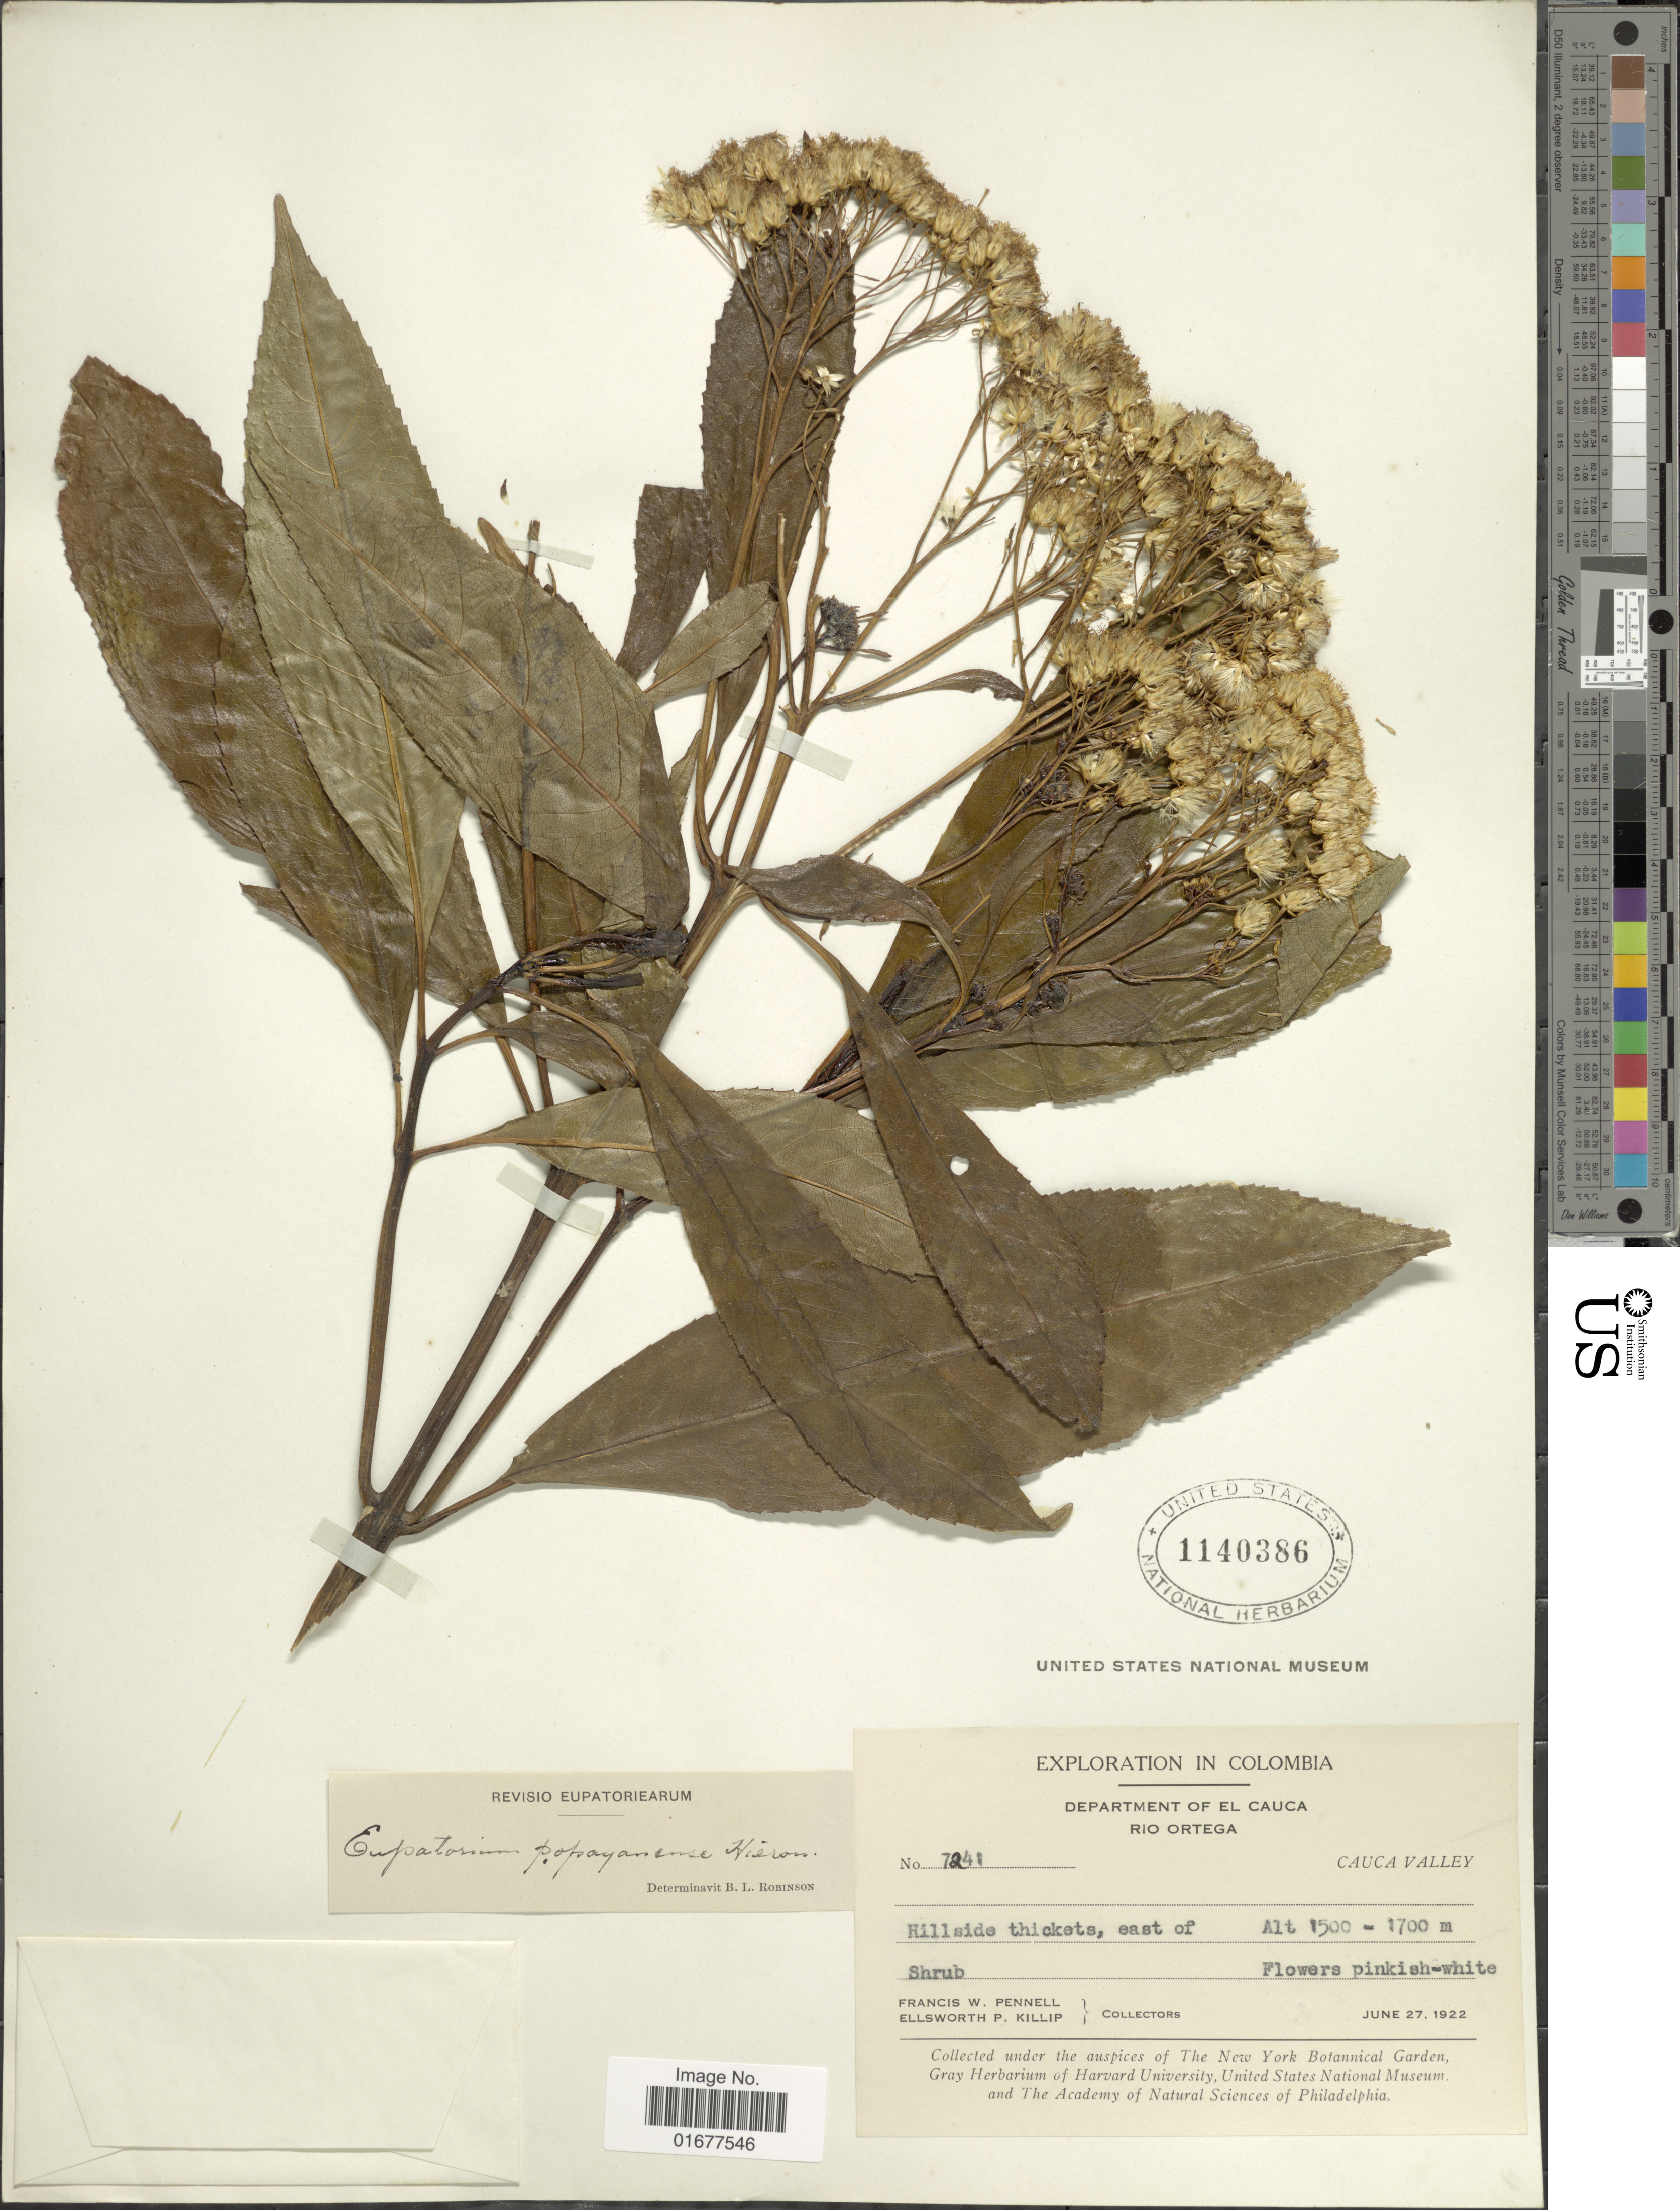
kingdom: Plantae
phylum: Tracheophyta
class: Magnoliopsida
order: Asterales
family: Asteraceae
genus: Ageratina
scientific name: Ageratina popayanensis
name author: (H. Rob.) R.M. King & H. Rob.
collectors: F. W. Pennell & E. P. Killip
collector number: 7241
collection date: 1922-06-27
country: Colombia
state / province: Cauca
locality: Rio Ortega, Cauca Valley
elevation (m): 1500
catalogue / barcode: US 1140386